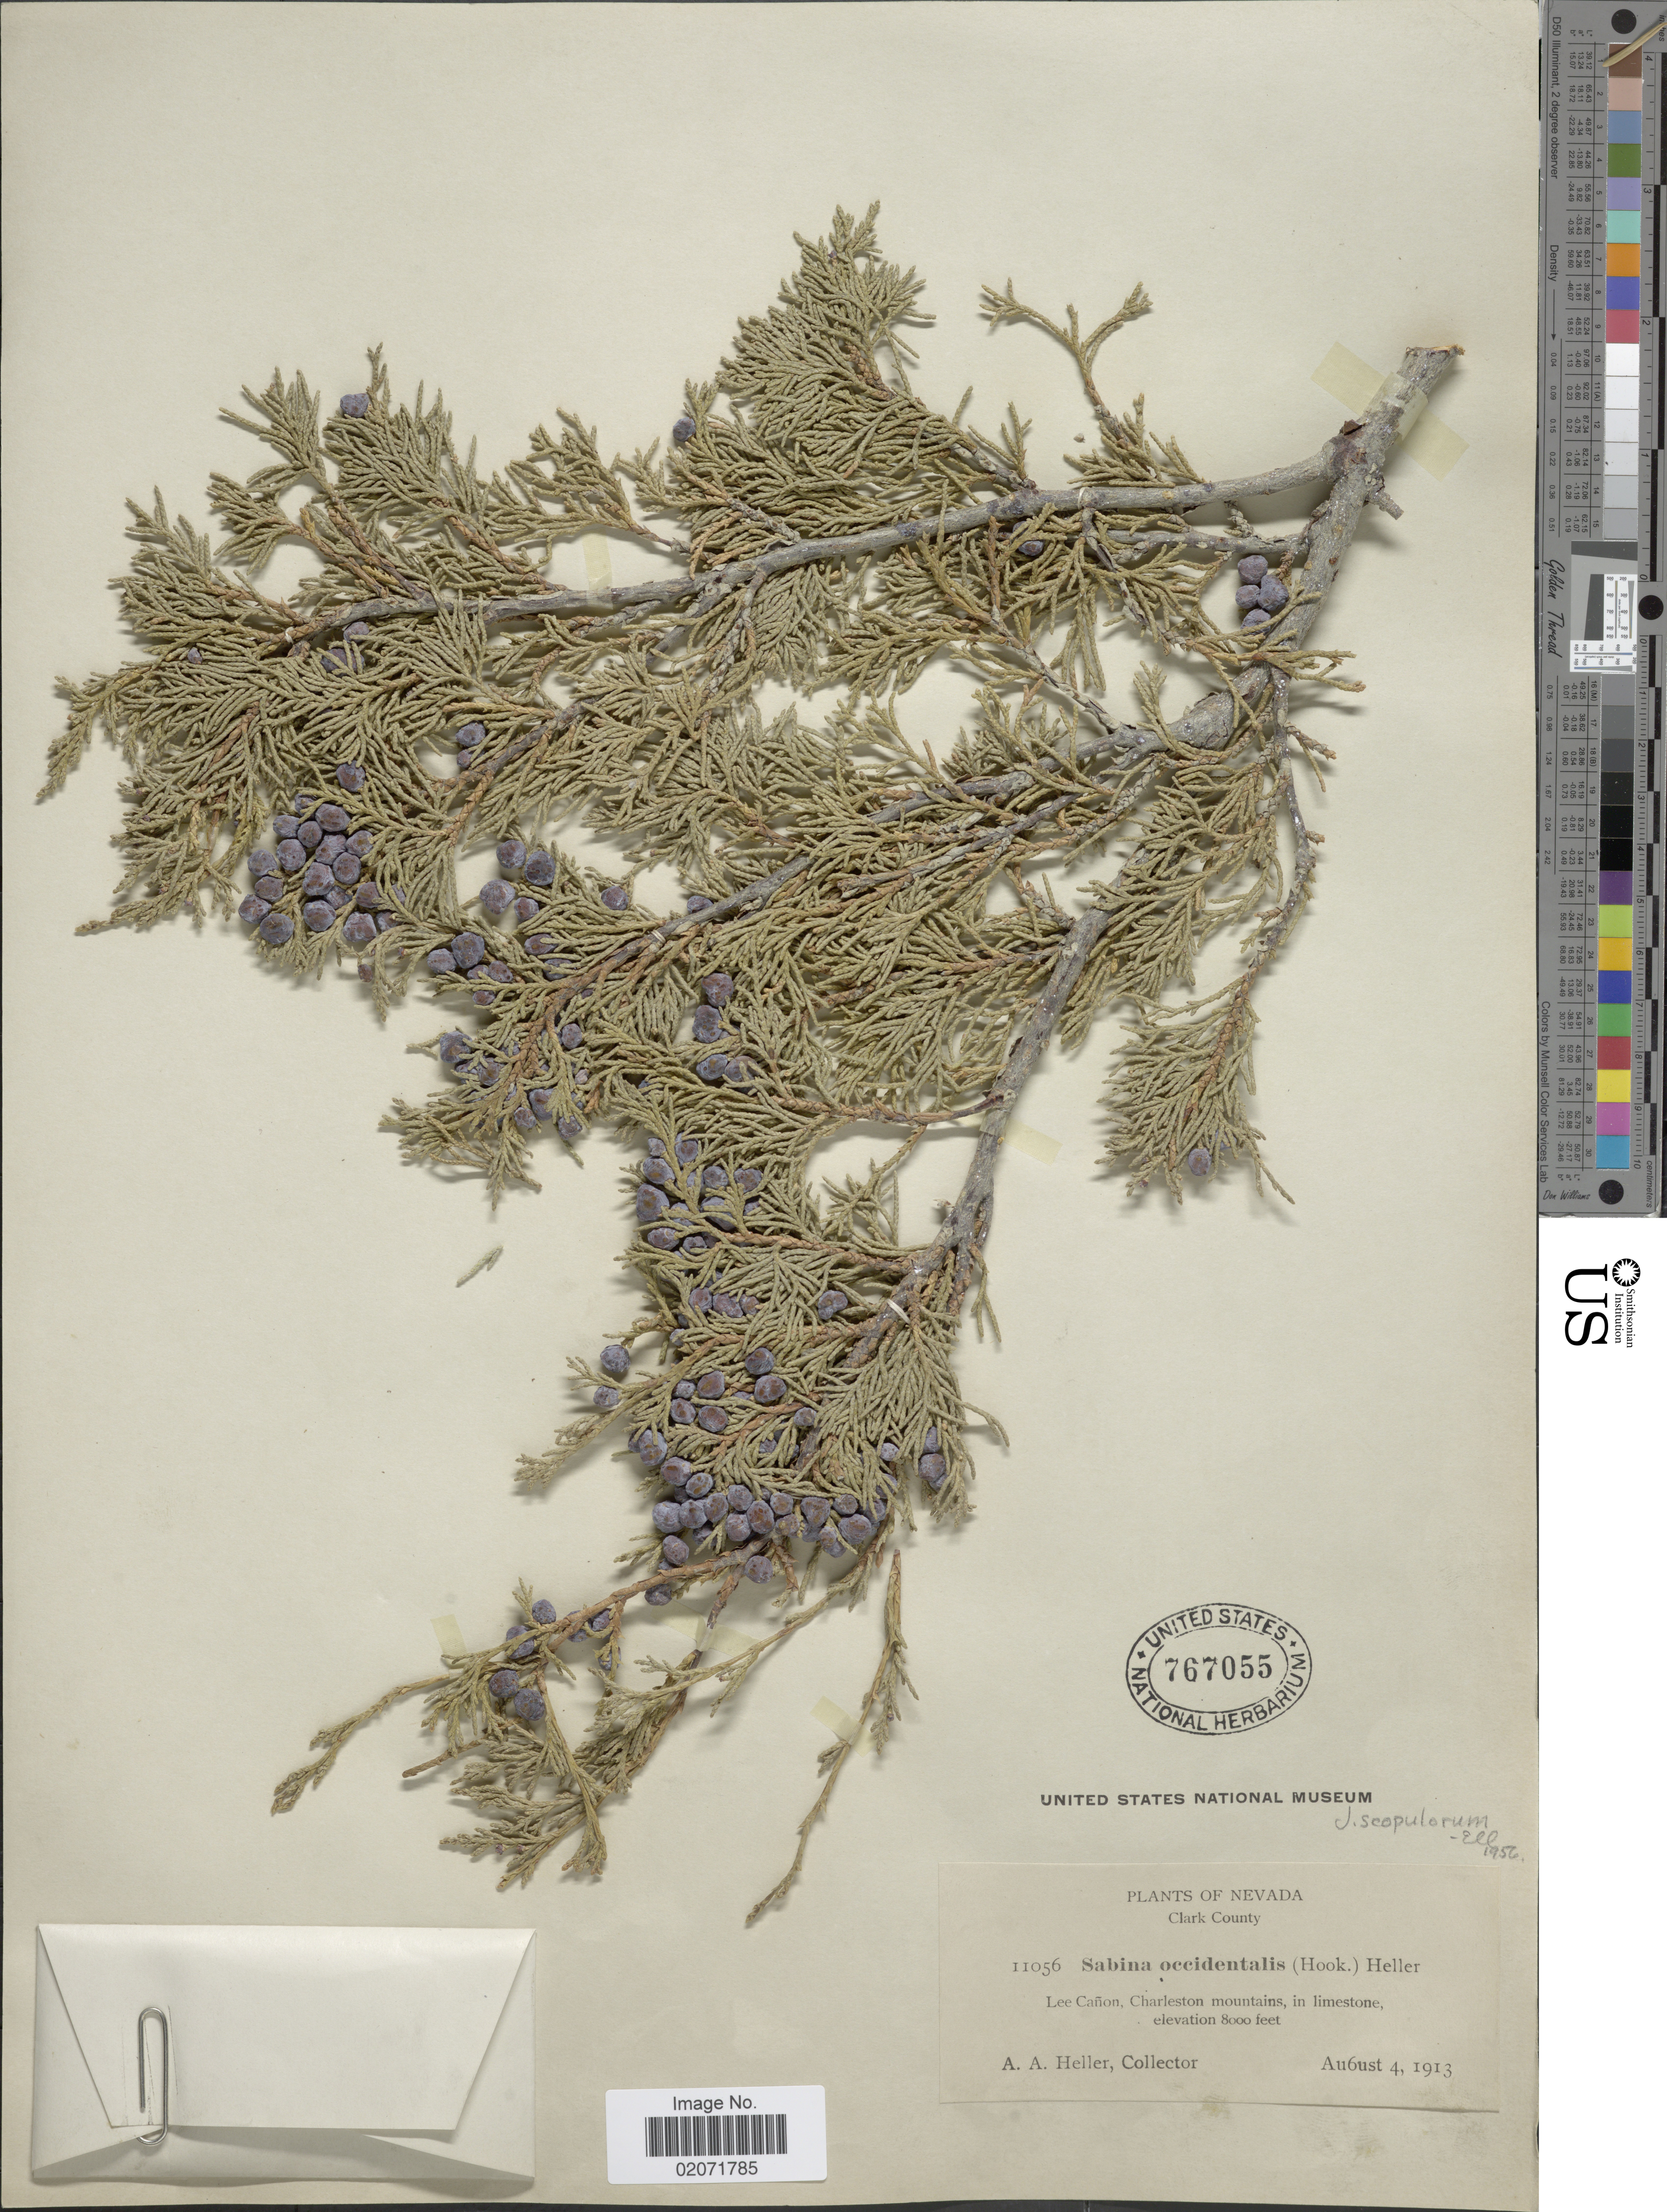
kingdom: Plantae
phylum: Tracheophyta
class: Pinopsida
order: Pinales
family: Cupressaceae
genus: Juniperus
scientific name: Juniperus scopulorum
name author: Sarg.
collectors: A. A. Heller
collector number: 11056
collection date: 1913-08-04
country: United States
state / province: Nevada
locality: Clark County, Lee Cañon, Charleston mountains, in limestone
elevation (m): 2438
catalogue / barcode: US 767055